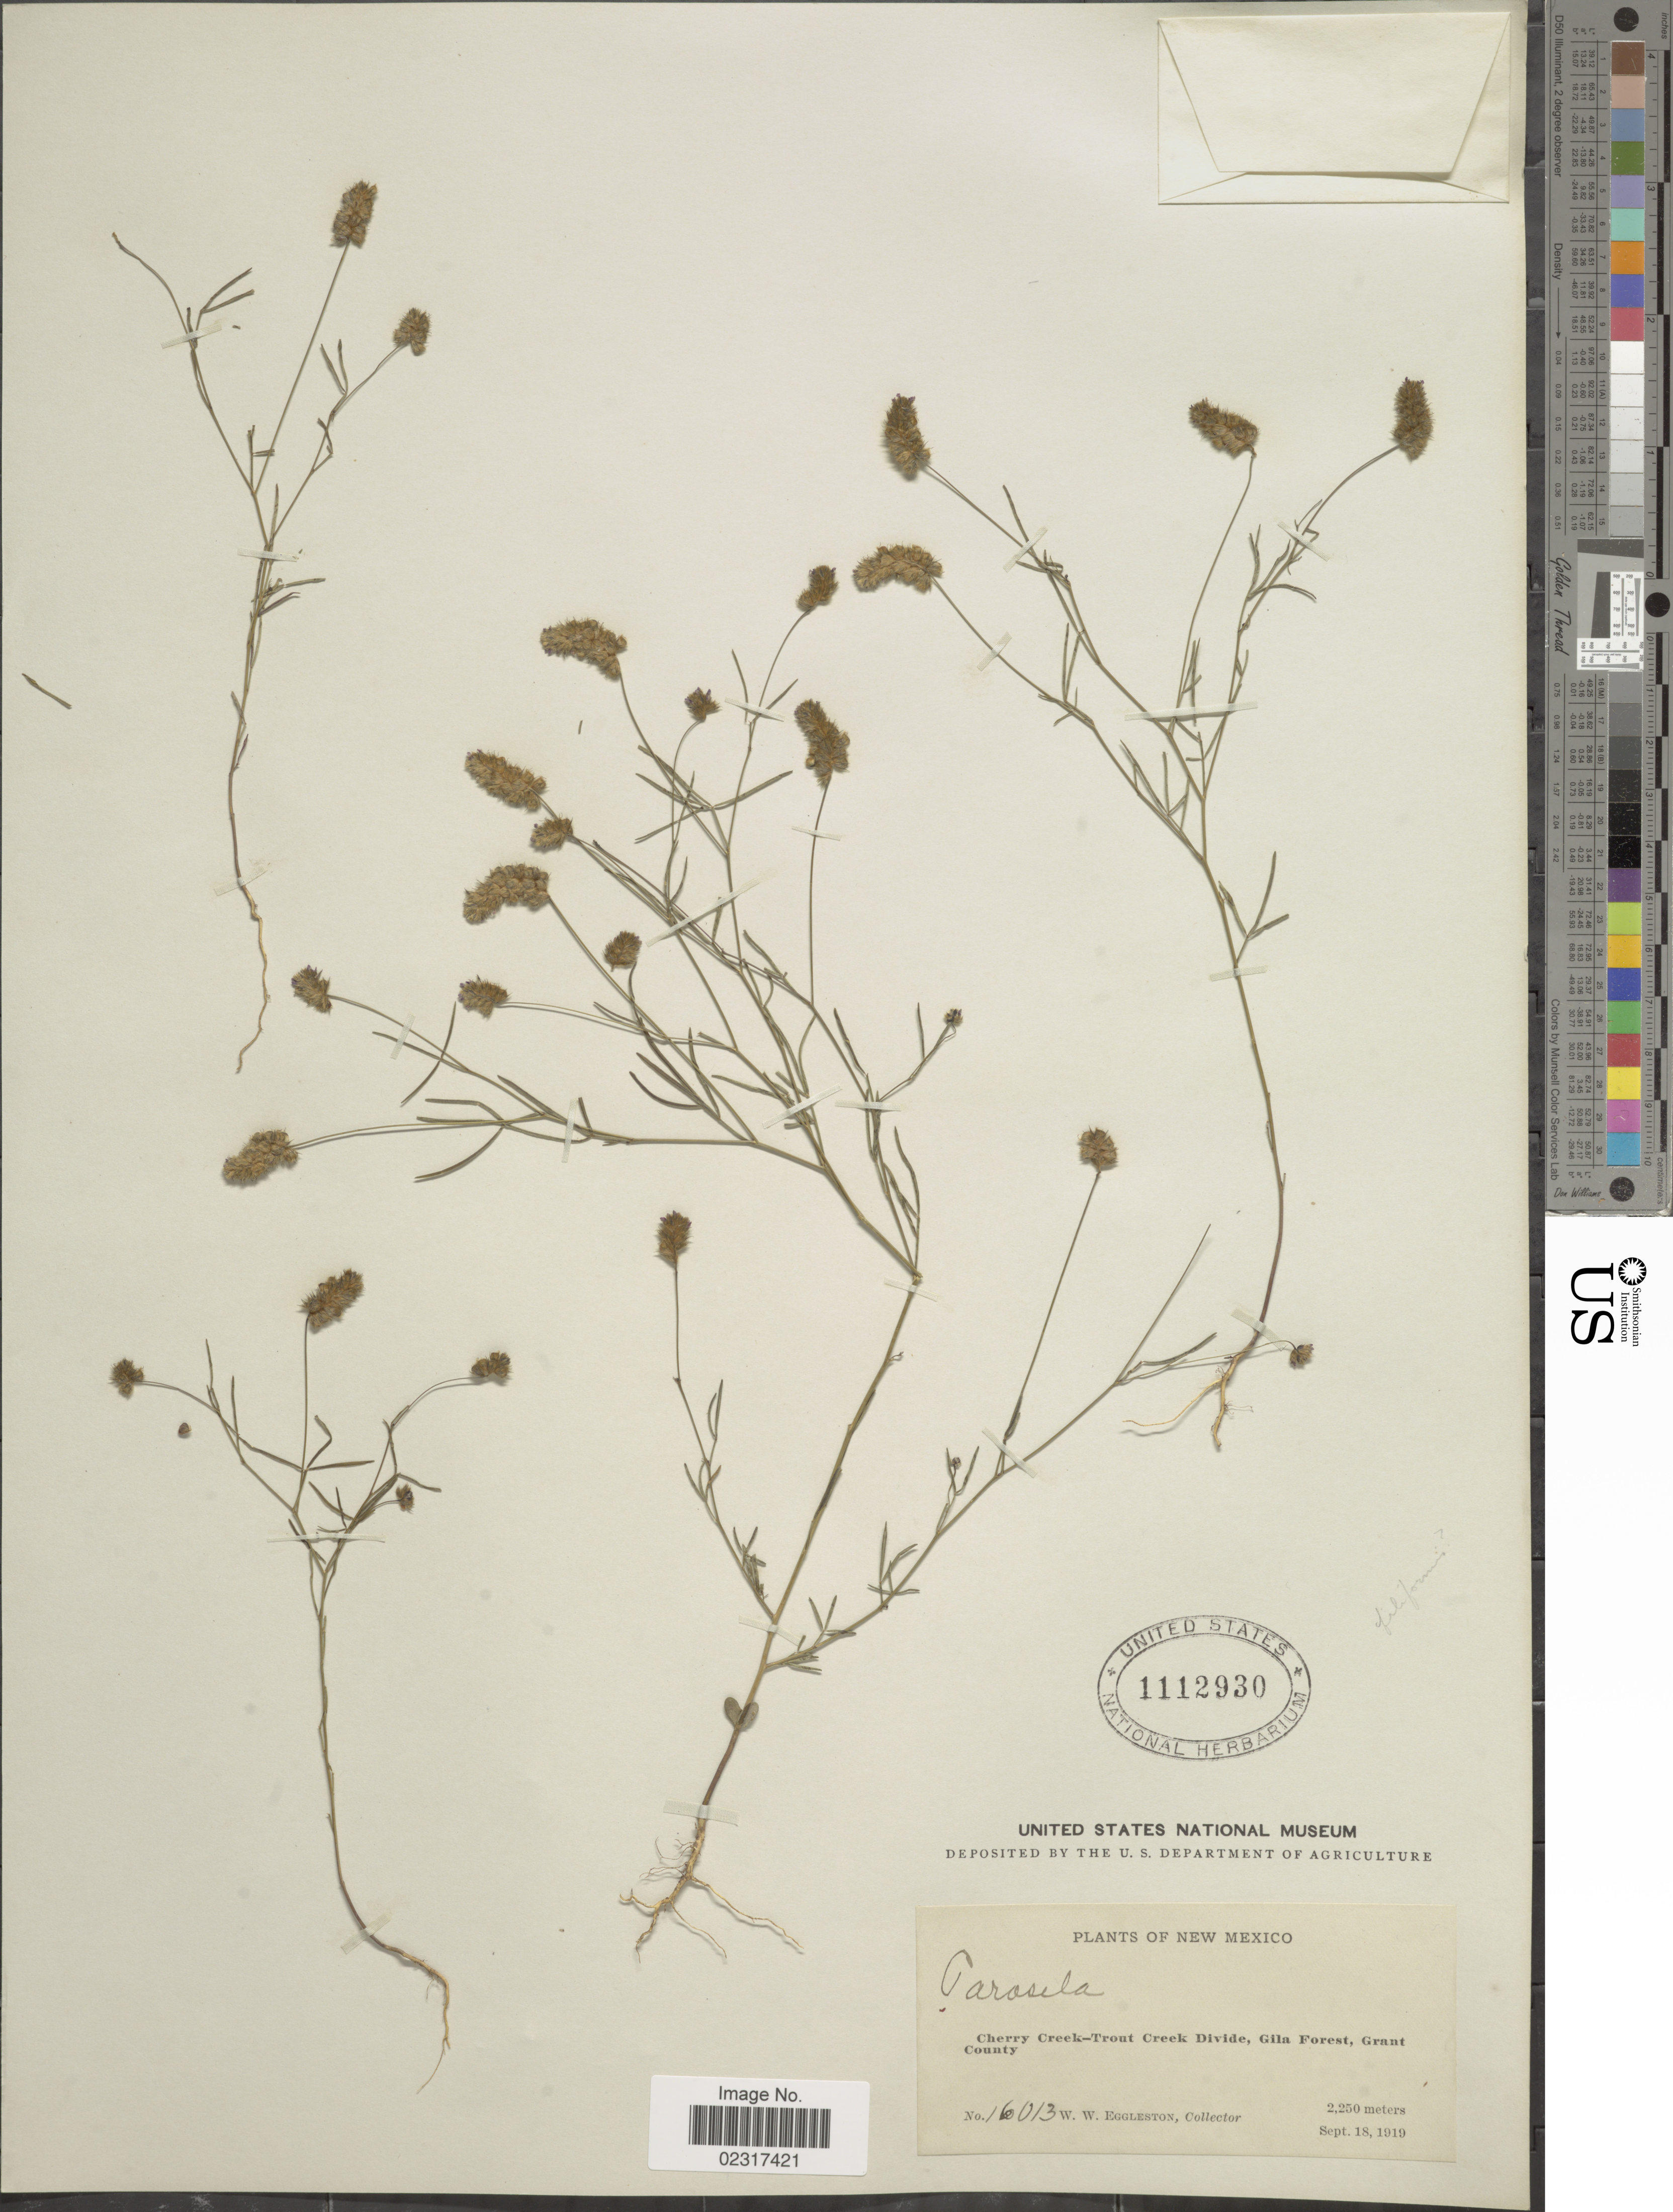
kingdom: Plantae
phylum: Tracheophyta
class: Magnoliopsida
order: Fabales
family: Fabaceae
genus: Dalea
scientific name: Dalea filiformis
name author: A. Gray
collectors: W. W. Eggleston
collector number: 16013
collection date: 1919-09-18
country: United States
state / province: New Mexico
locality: Cherry Creek-Trout Creek Divide, Gila Forest, Grant County.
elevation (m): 2250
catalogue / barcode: US 1112930